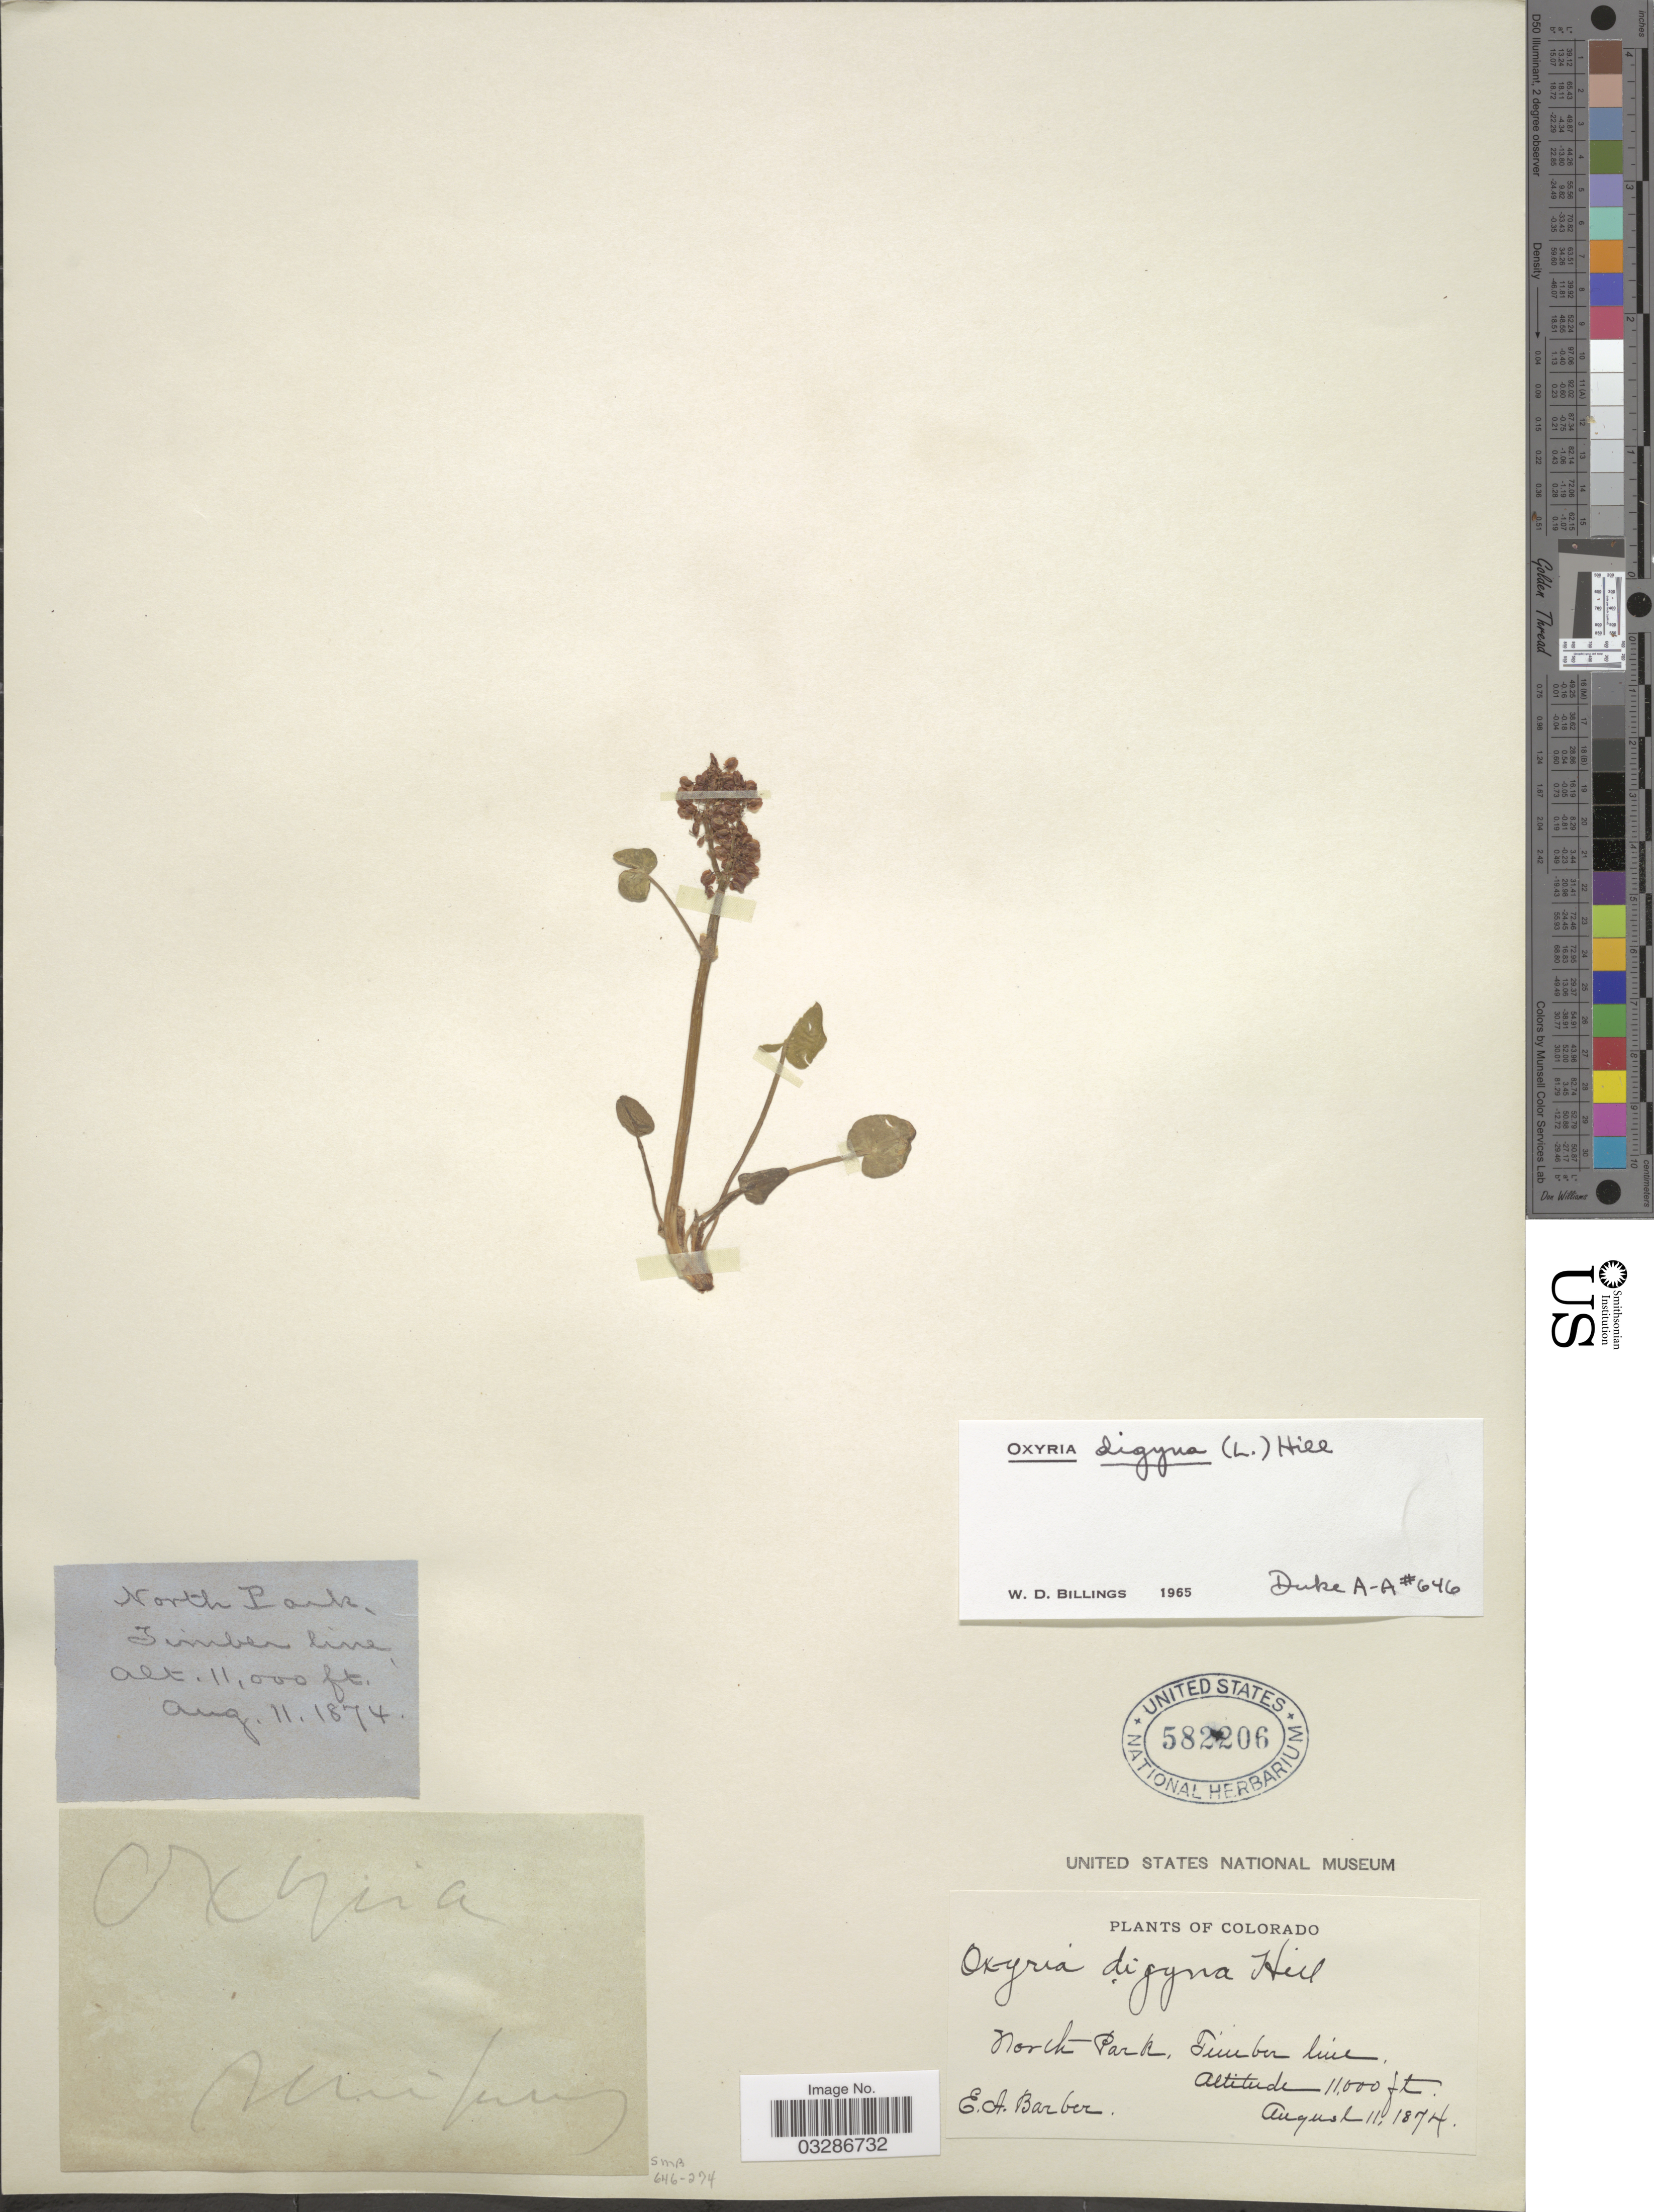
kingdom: Plantae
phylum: Tracheophyta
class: Magnoliopsida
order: Caryophyllales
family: Polygonaceae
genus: Oxyria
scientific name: Oxyria digyna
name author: (L.) Hill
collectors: E. Barber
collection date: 1874-08-11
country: United States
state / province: Colorado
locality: North Park, Timber line.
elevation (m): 3353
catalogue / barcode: US 582206